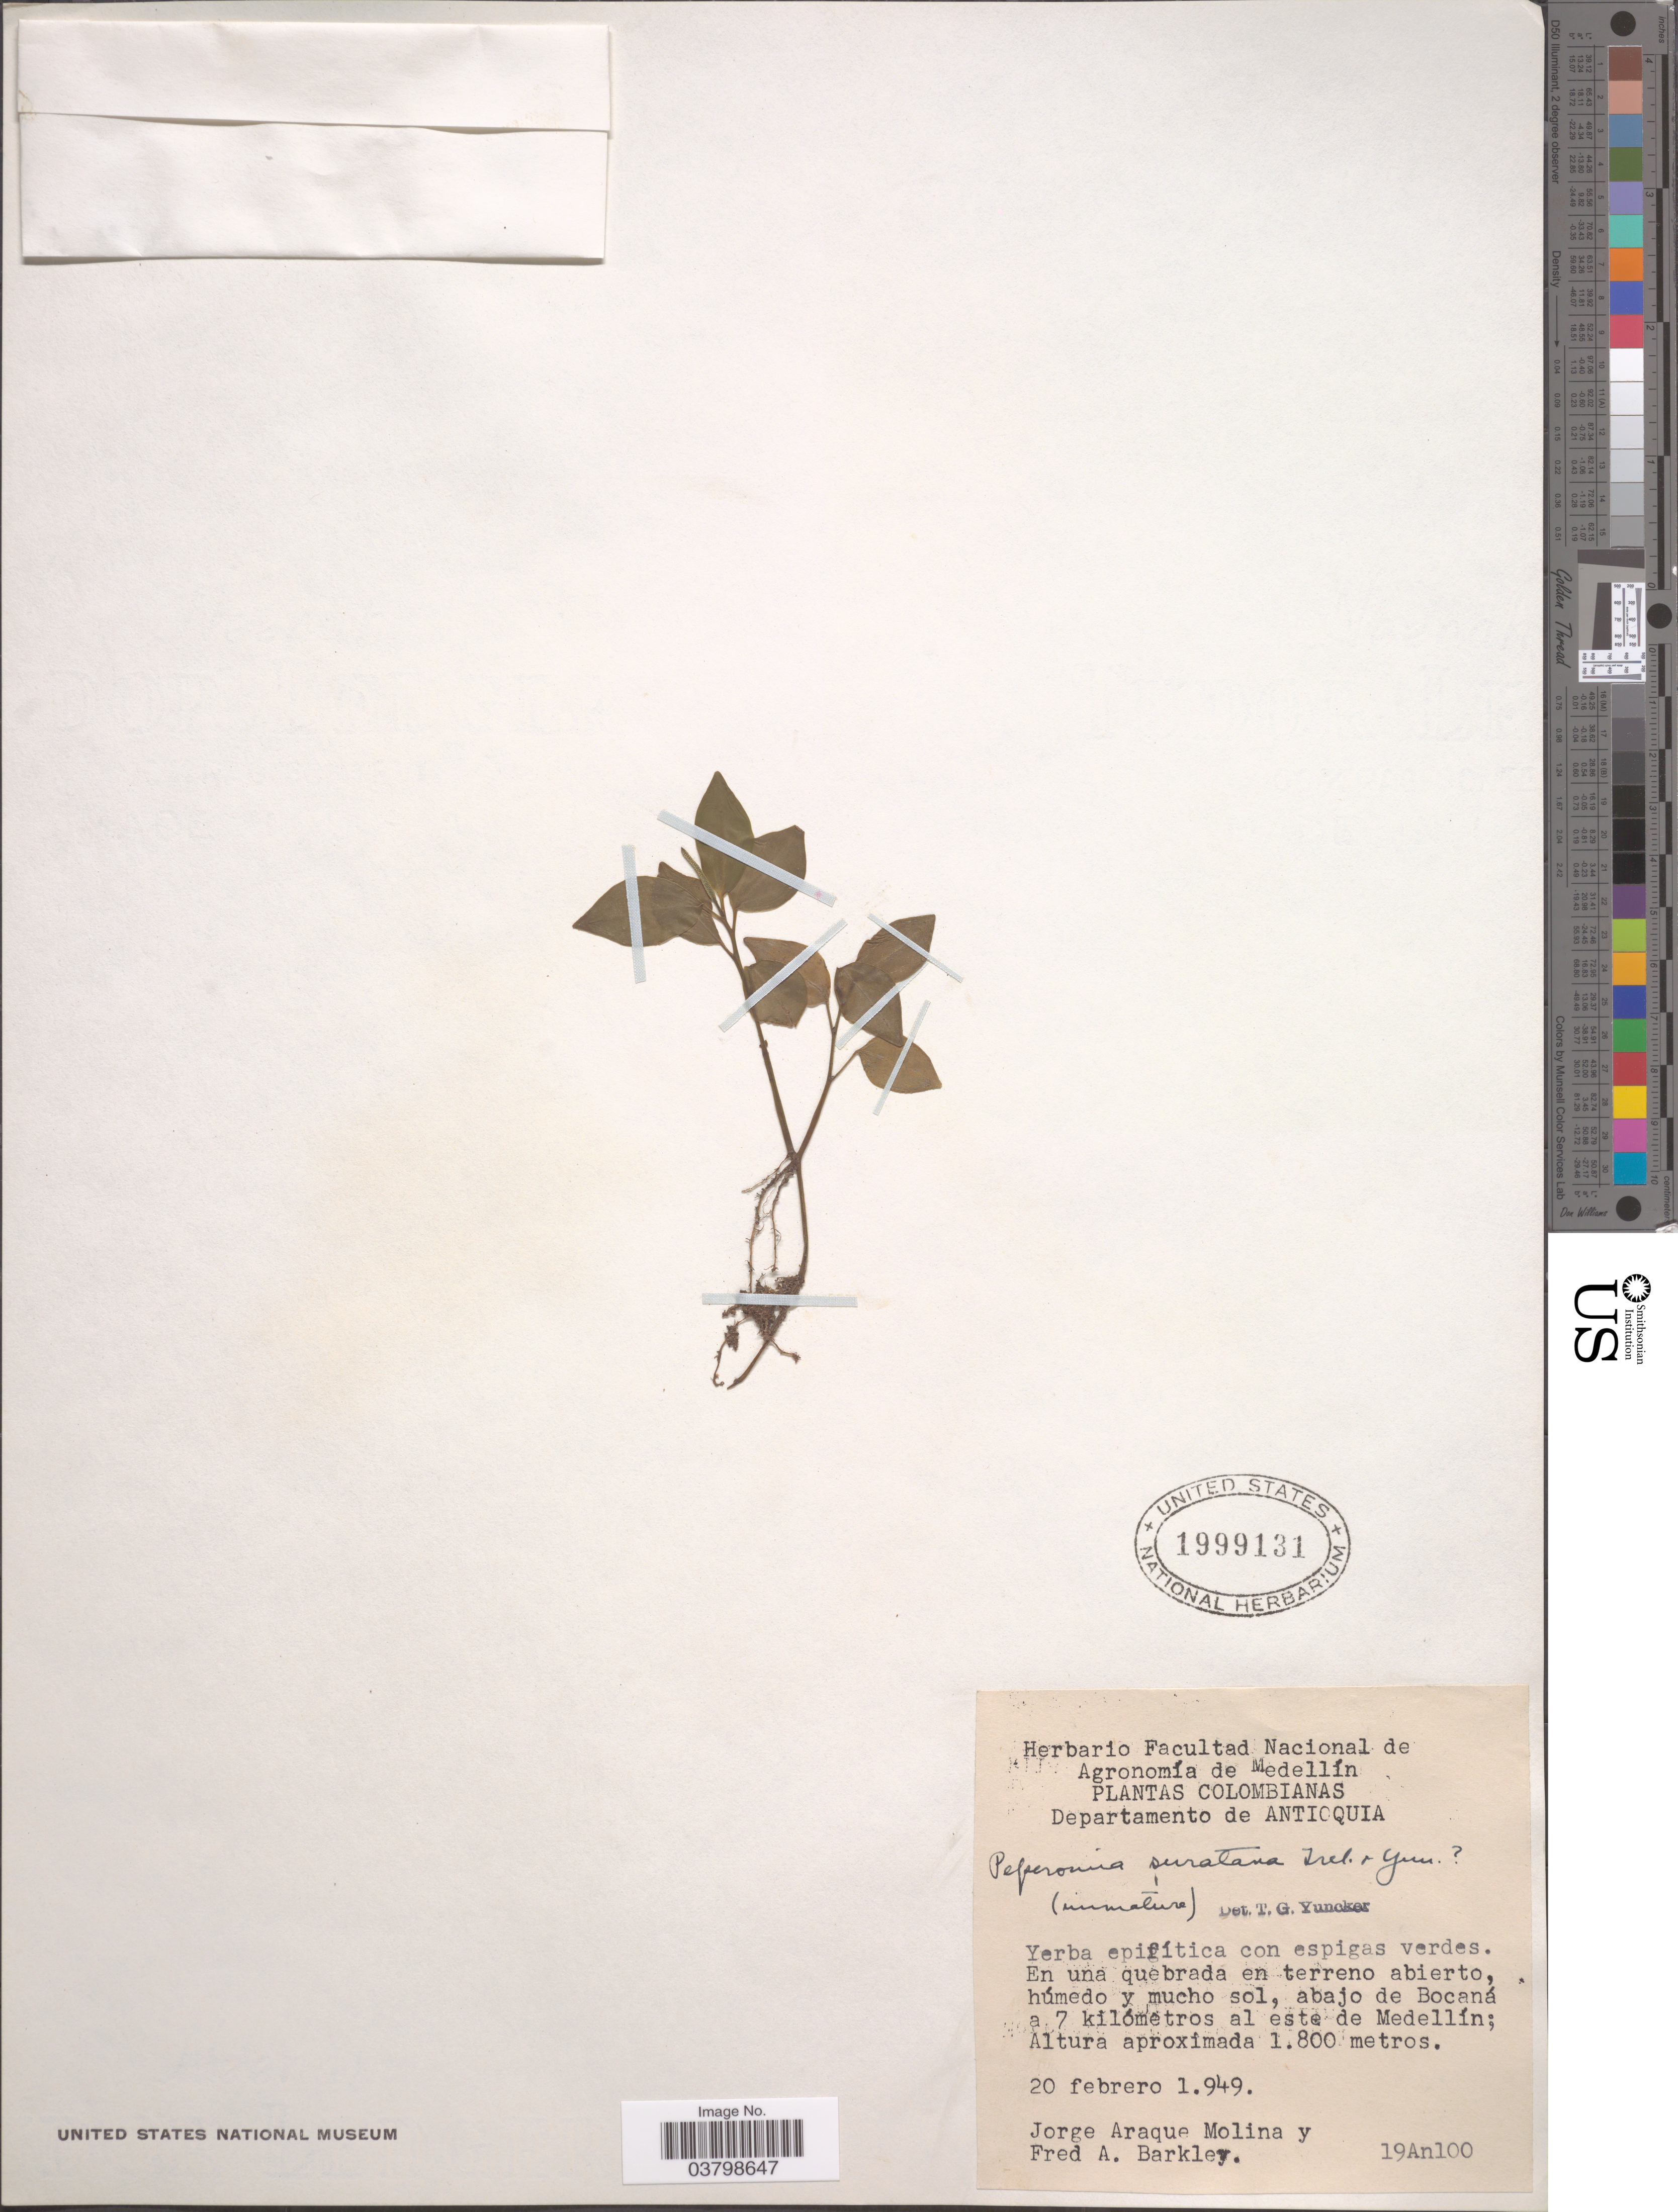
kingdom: Plantae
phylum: Tracheophyta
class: Magnoliopsida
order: Piperales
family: Piperaceae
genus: Peperomia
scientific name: Peperomia suratana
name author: Trel. & Yunck.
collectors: J. Araque Molina & F. A. Barkley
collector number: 19An100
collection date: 1949-02-20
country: Colombia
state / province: Antioquia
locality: Departamento de Antioquia. Abajo de Bocaná a 7 kilómetros al este de Medellín.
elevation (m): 1800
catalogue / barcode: US 1999131